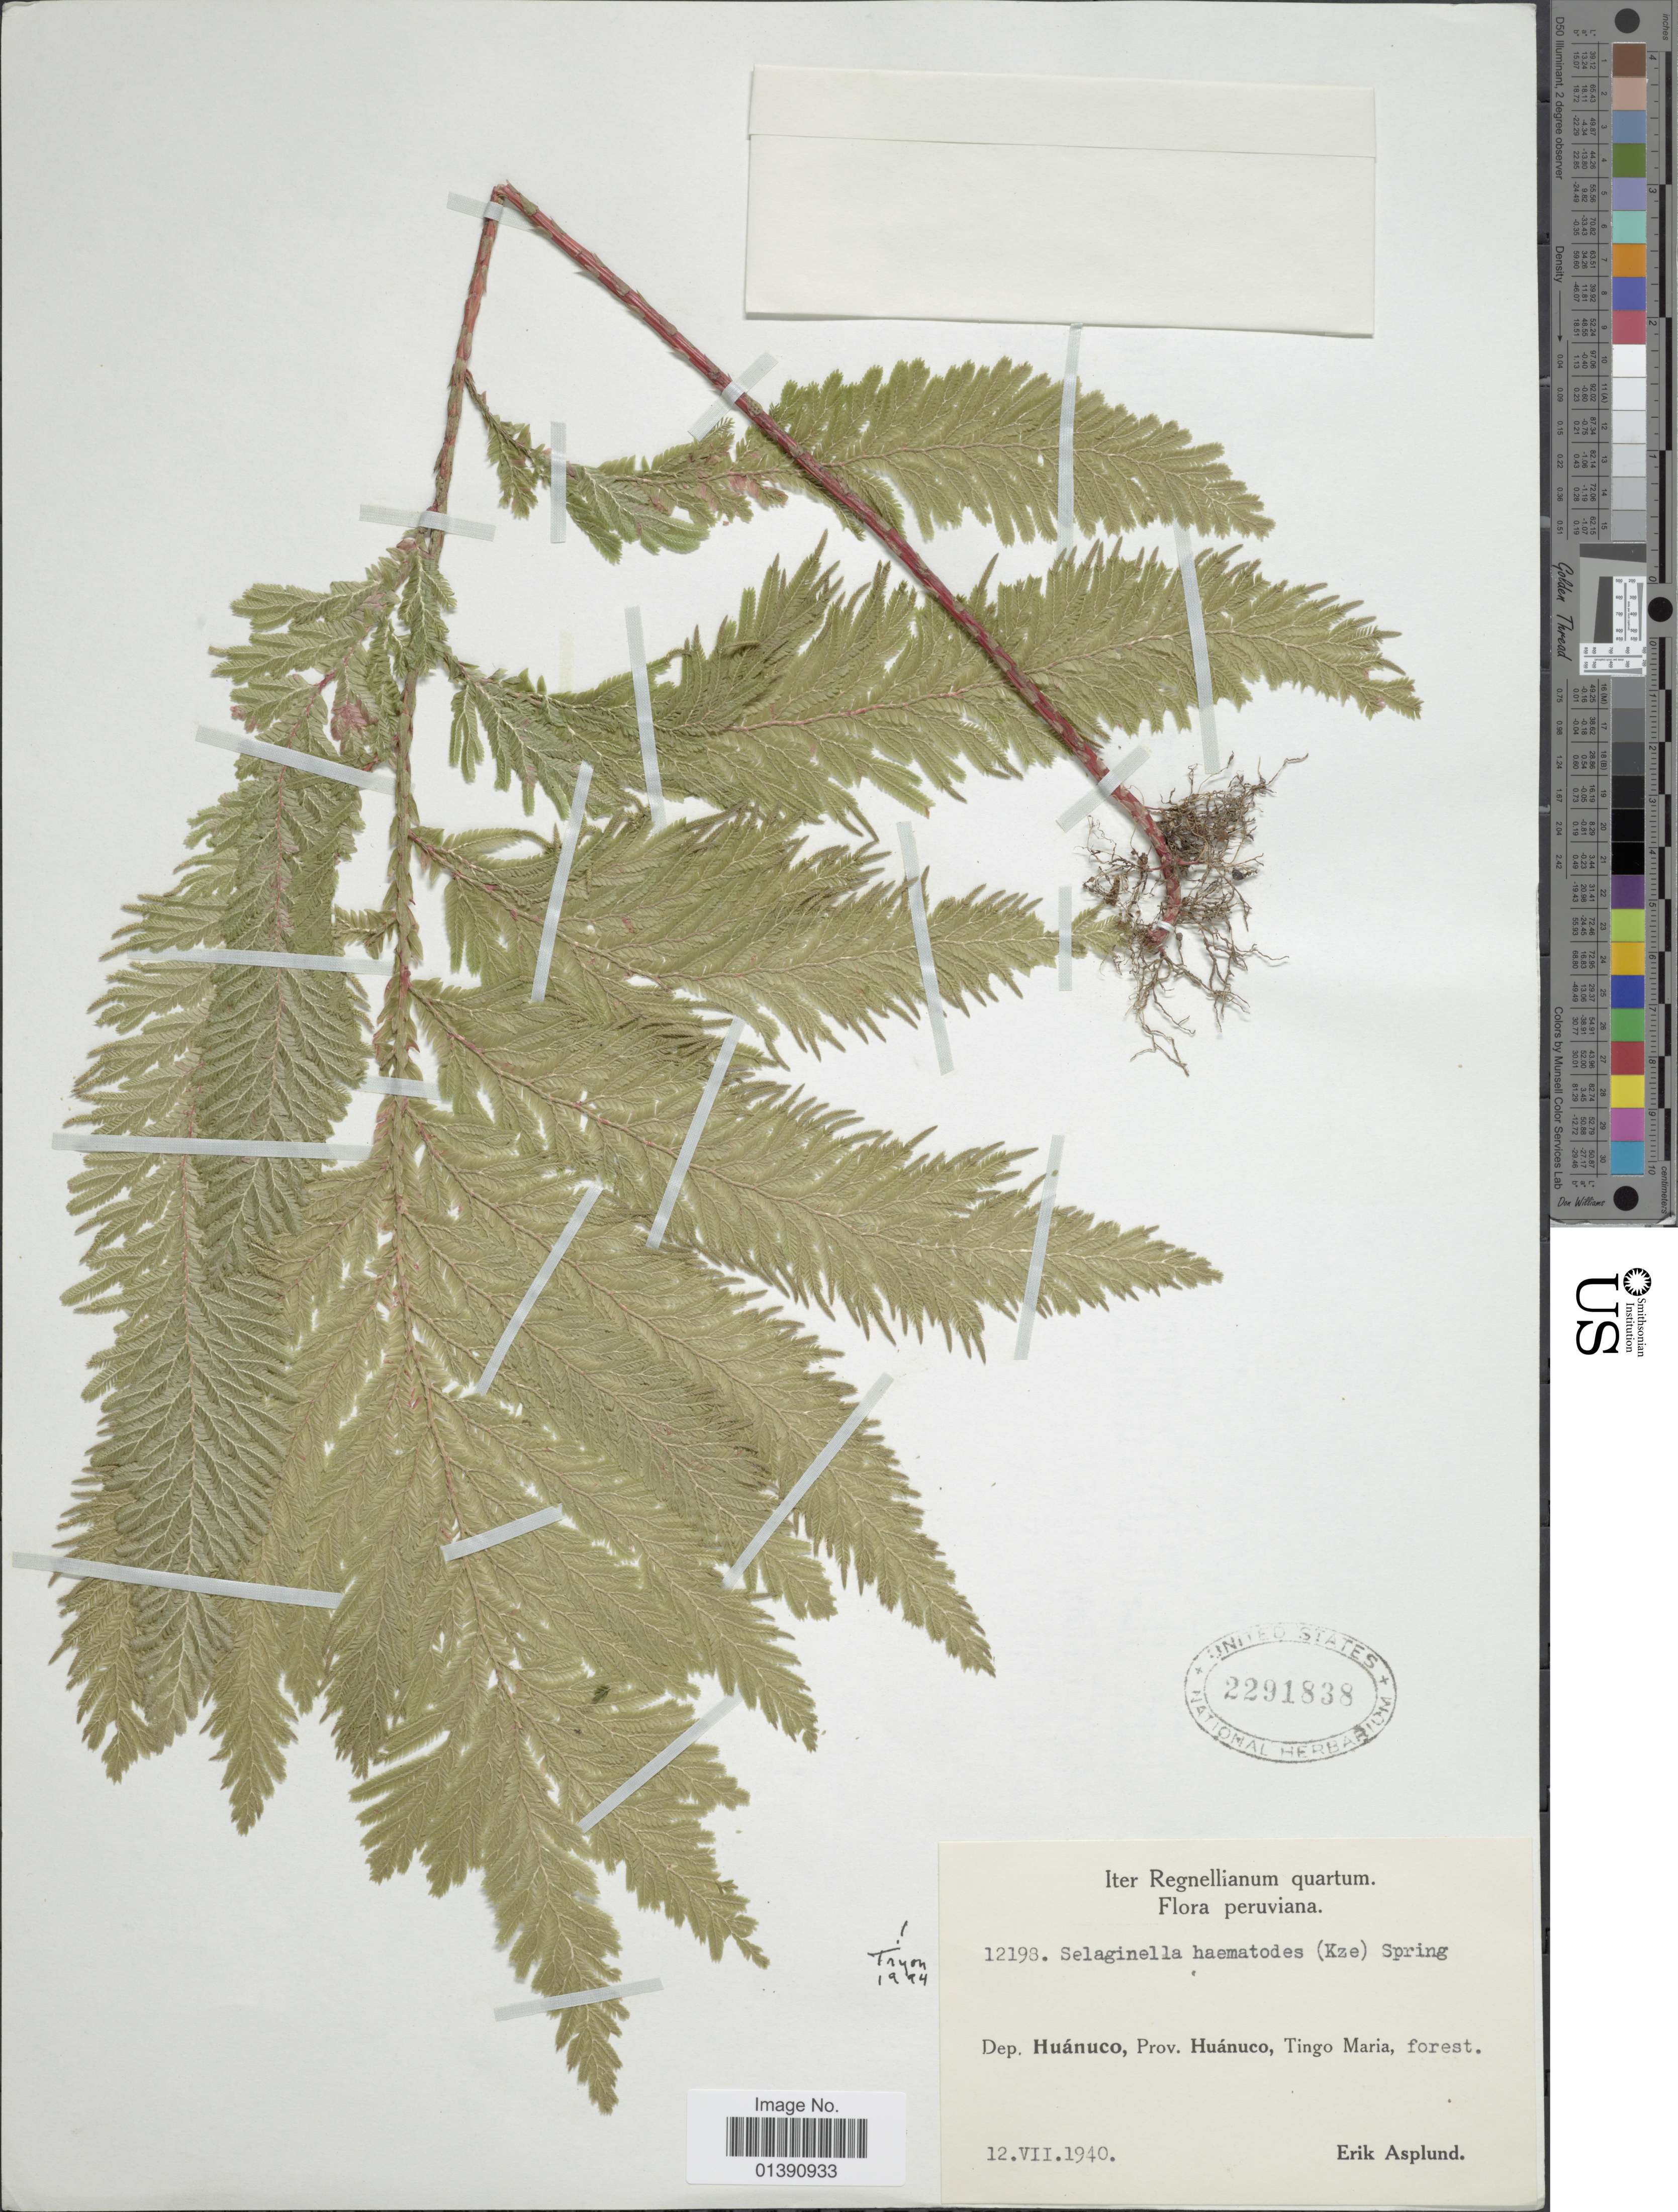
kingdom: Plantae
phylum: Tracheophyta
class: Lycopodiopsida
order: Selaginellales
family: Selaginellaceae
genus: Selaginella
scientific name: Selaginella haematodes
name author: (Kunze) Spring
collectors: E. Asplund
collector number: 12198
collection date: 1940-07-12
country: Peru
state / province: Huánuco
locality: Dep. Huánuco, Tingo Maria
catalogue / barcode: US 2291838